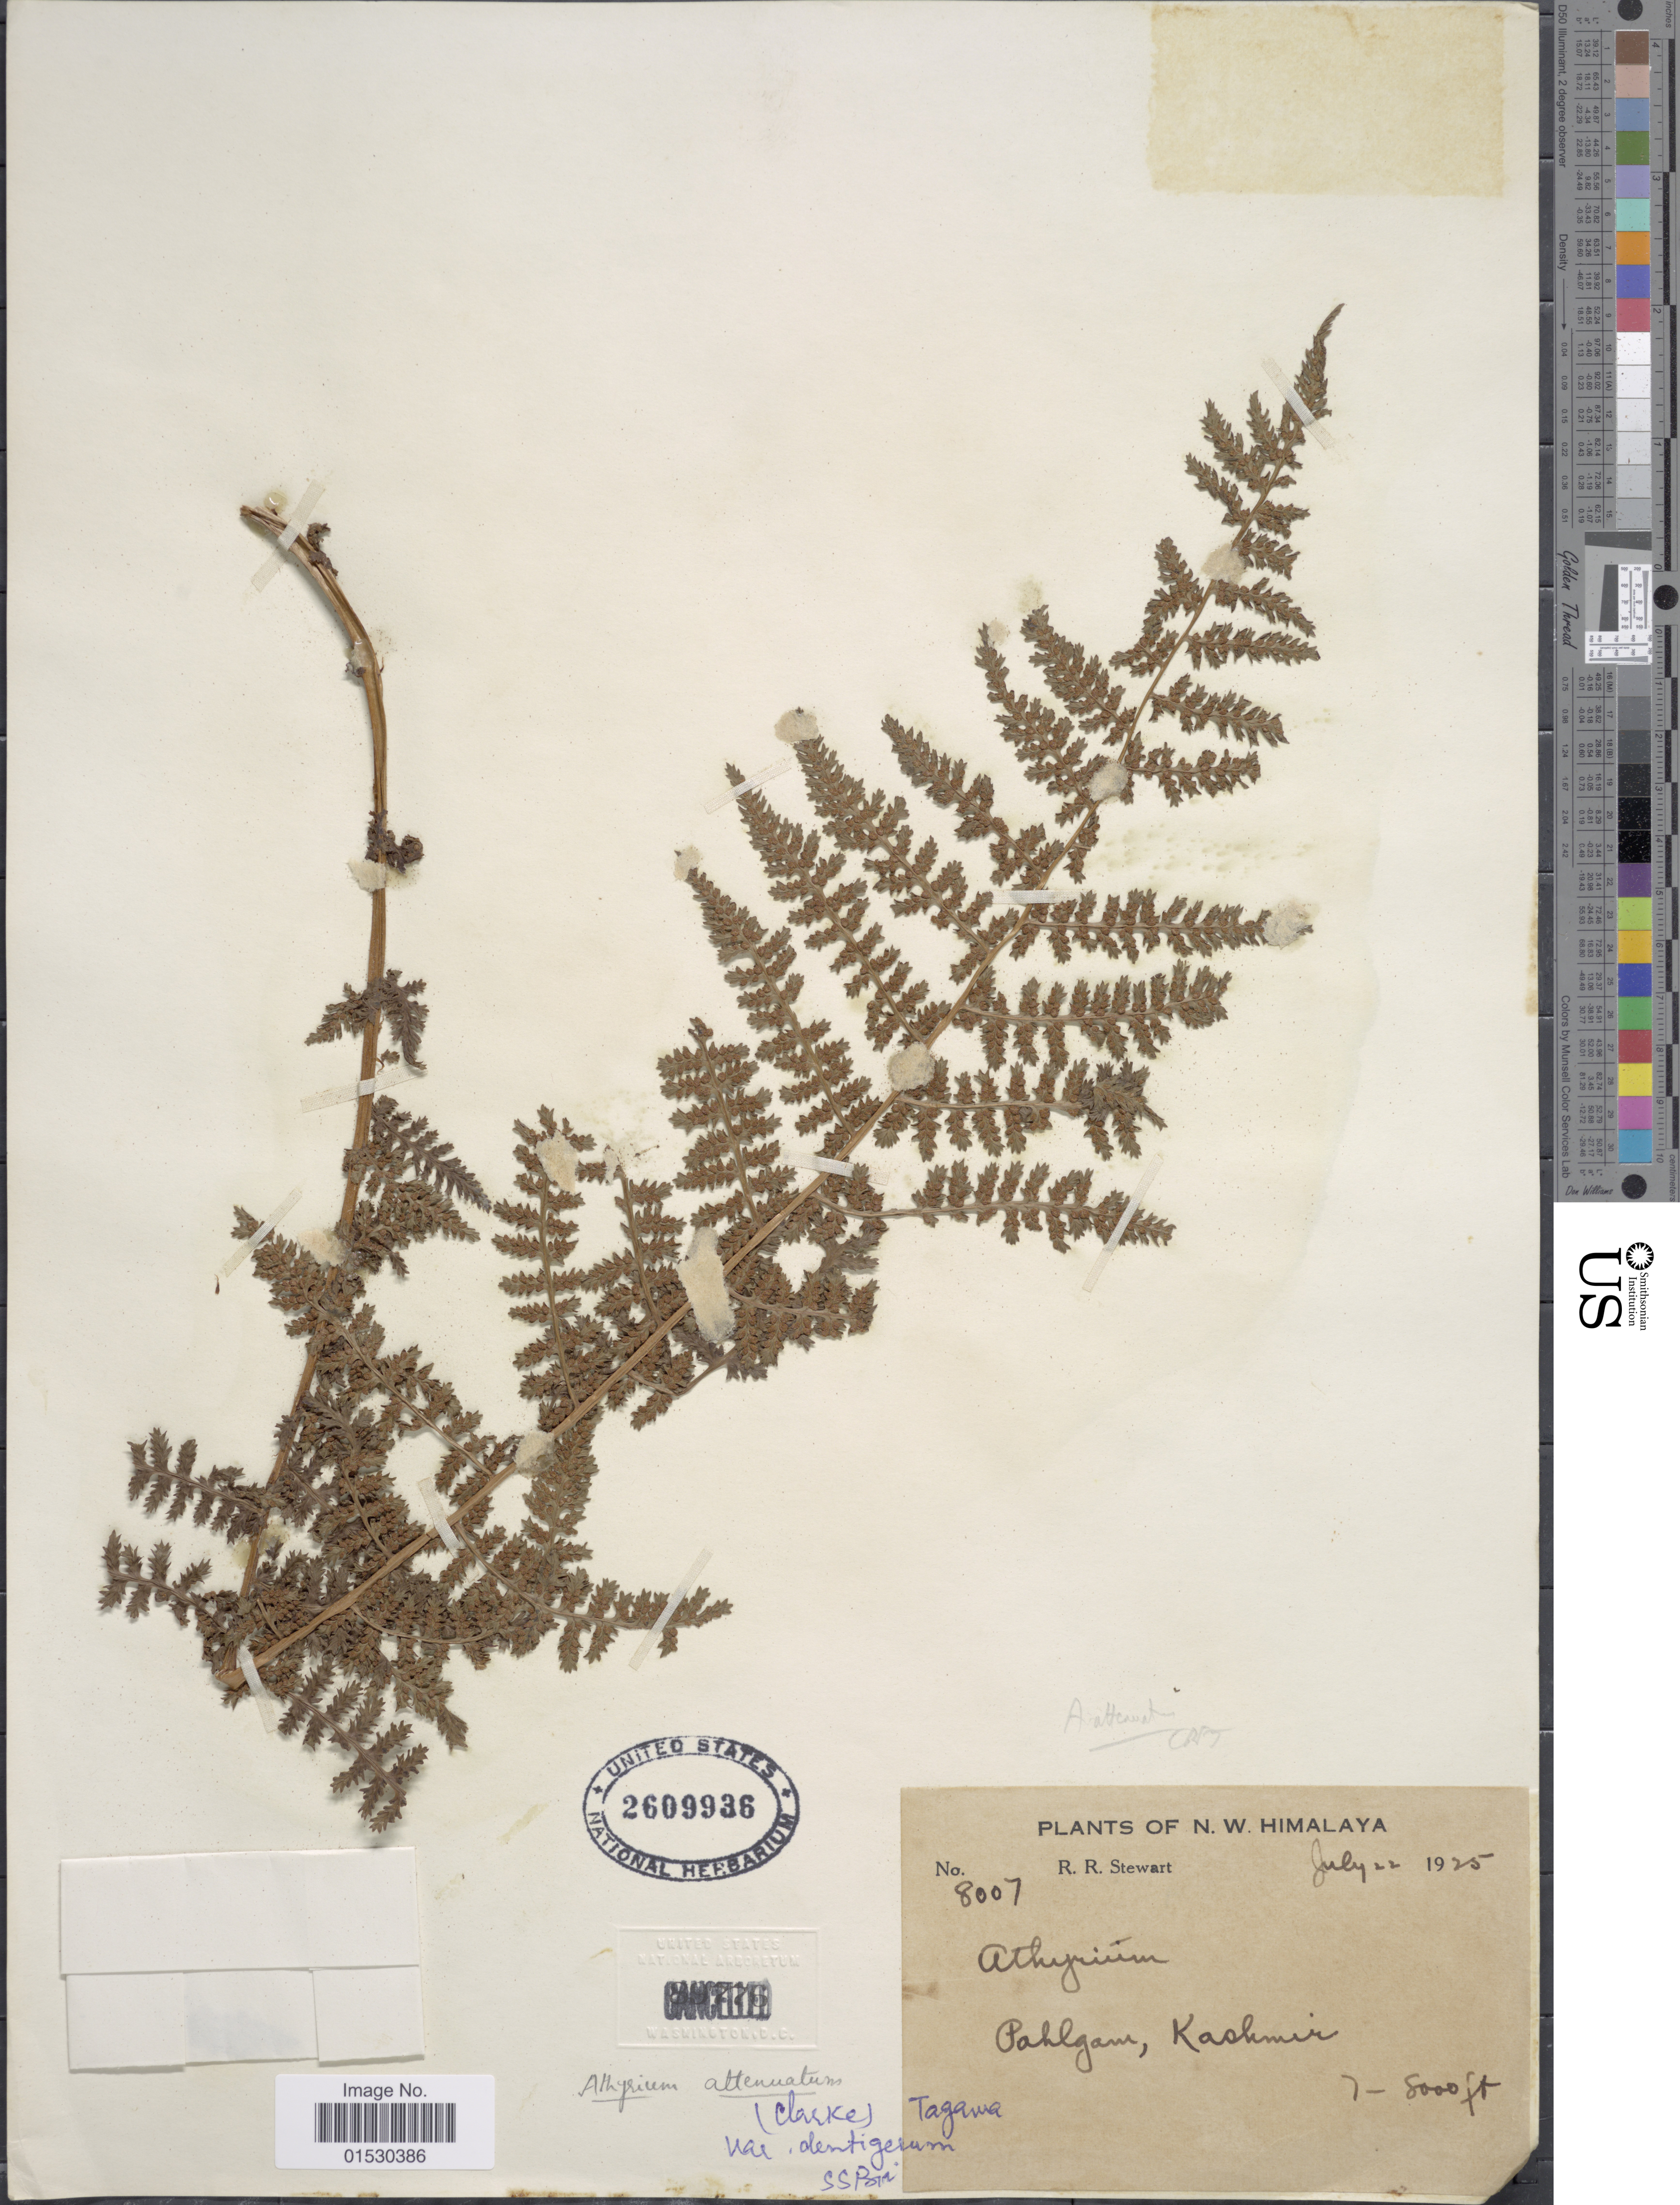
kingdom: Plantae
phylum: Tracheophyta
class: Polypodiopsida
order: Polypodiales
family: Athyriaceae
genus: Athyrium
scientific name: Athyrium attenuatum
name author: (C.B. Clarke) Tagawa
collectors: R. R. Stewart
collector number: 8007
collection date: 1925-07-22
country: India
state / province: Jammu and Kashmir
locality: N.W. Himalaya, Pahlgam, Kashmir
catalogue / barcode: US 2609936